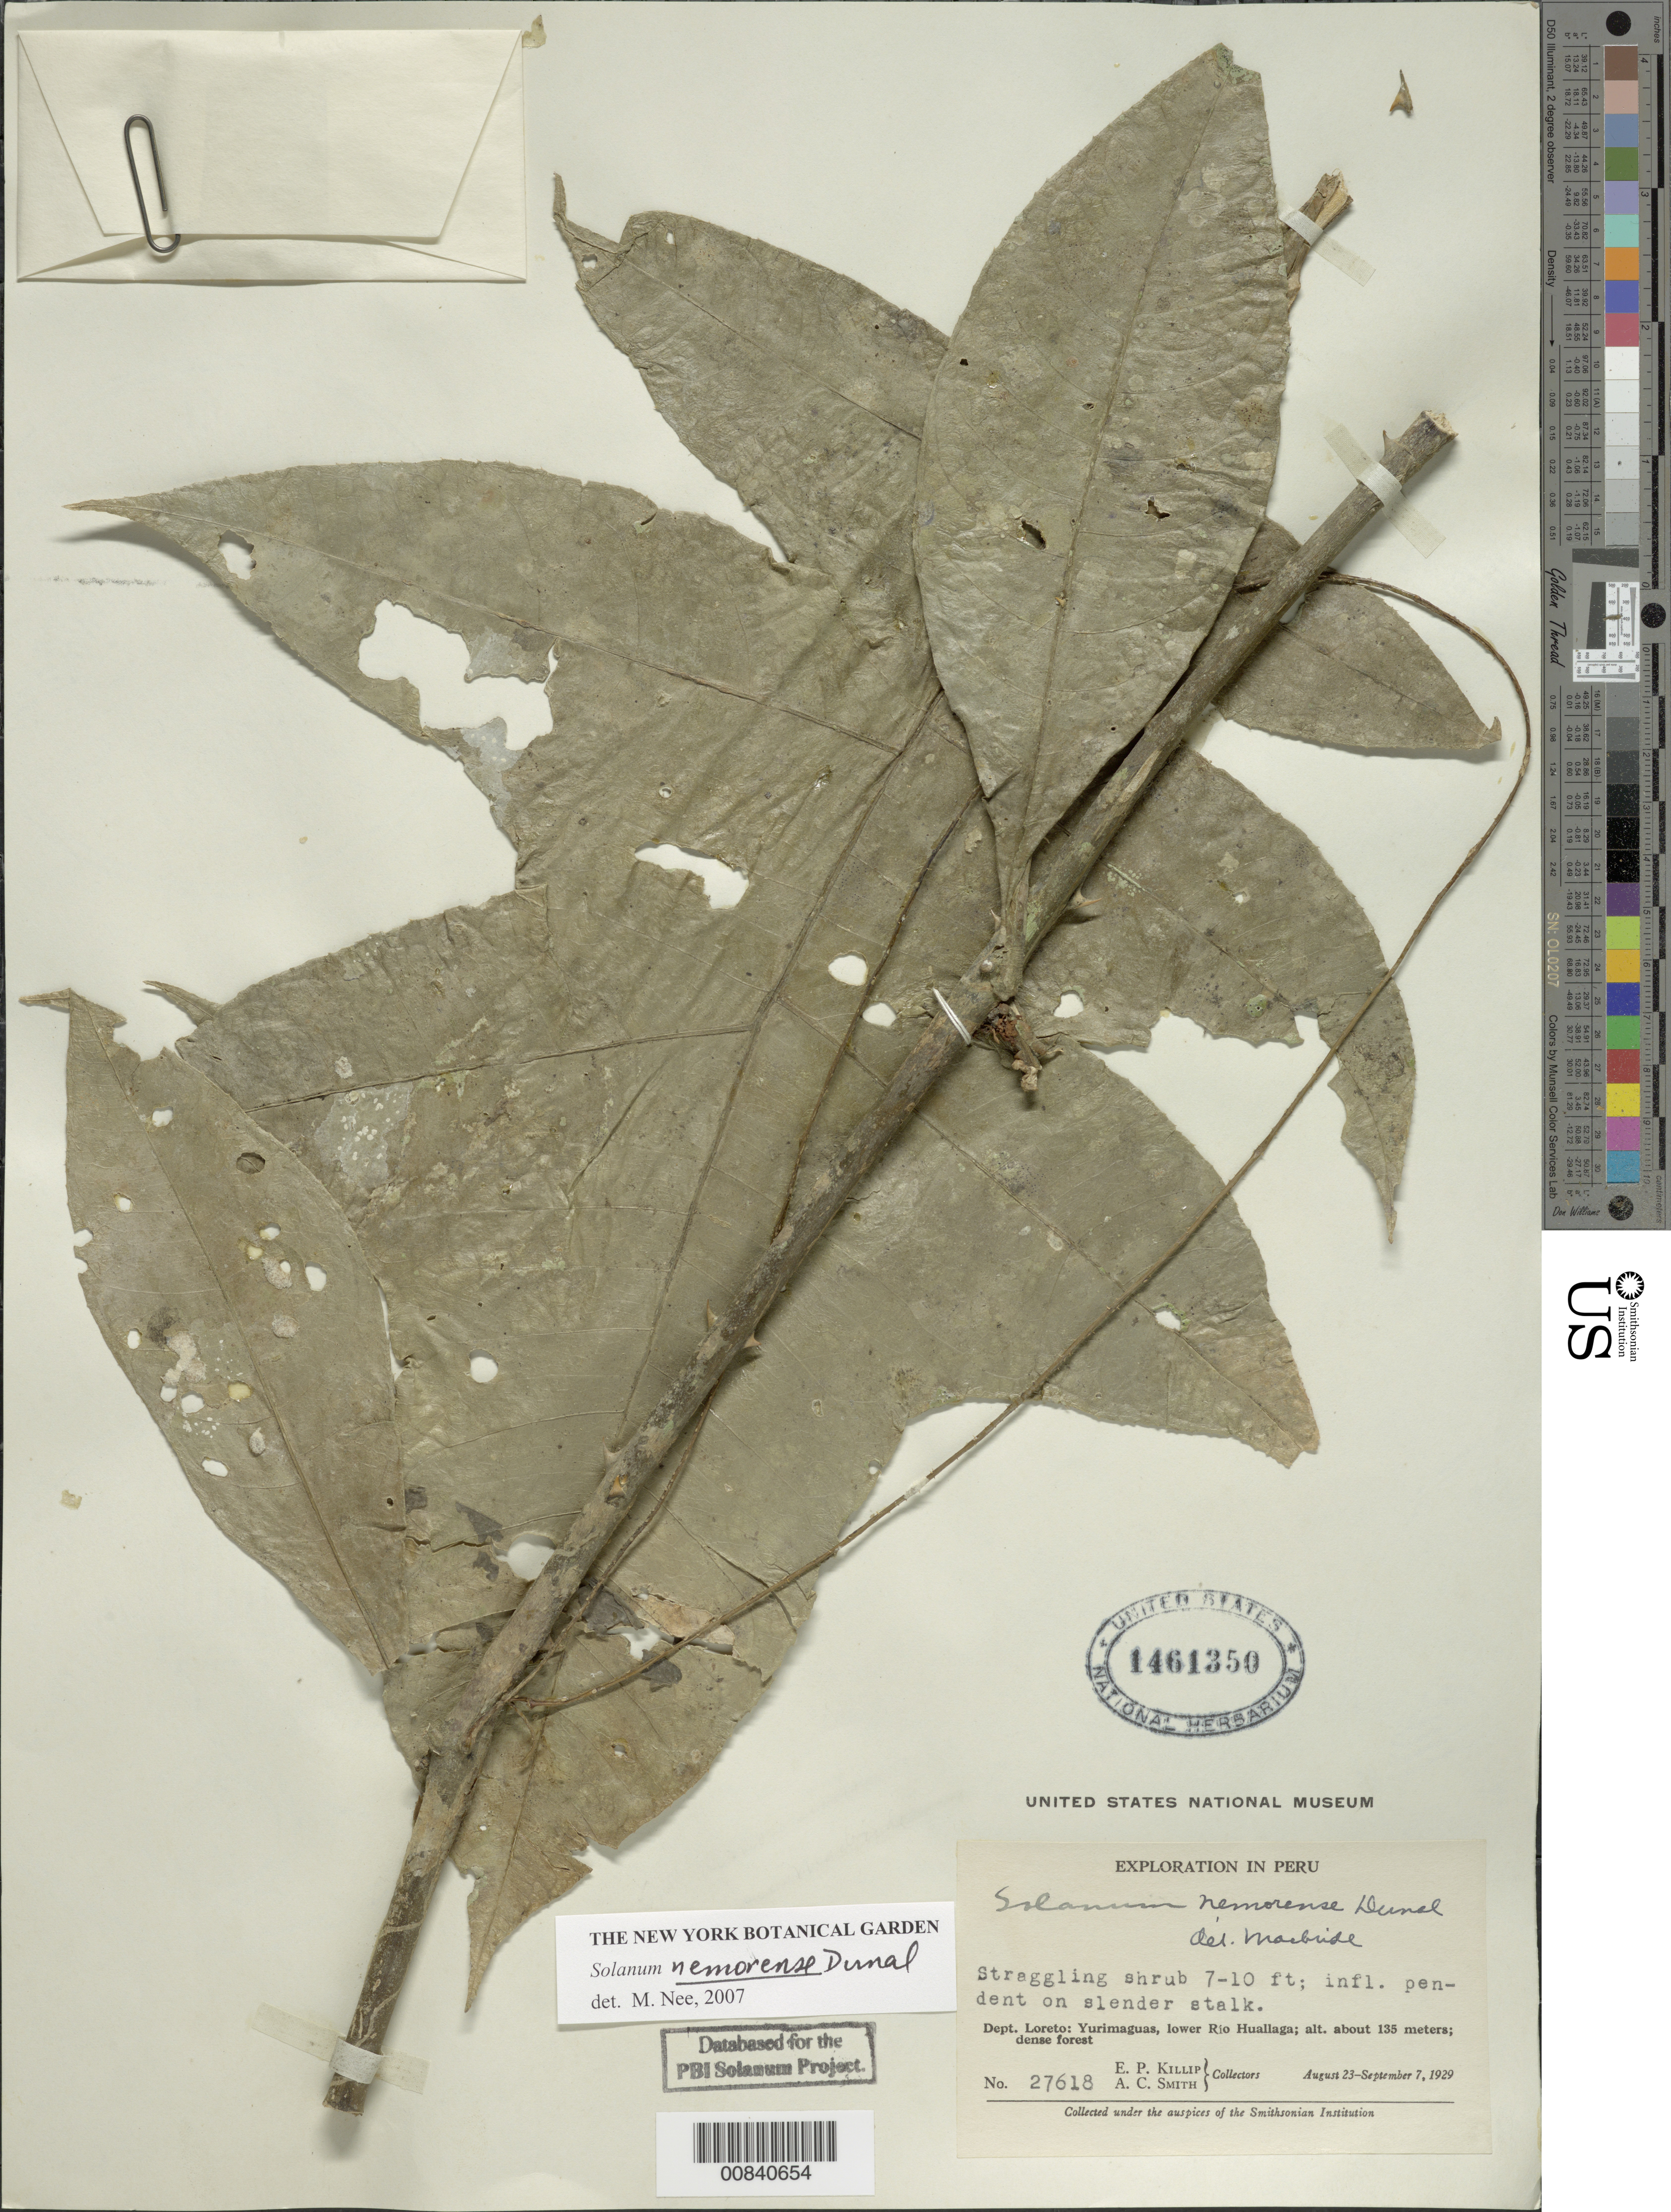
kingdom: Plantae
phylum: Tracheophyta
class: Magnoliopsida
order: Solanales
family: Solanaceae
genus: Solanum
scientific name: Solanum nemorense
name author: Dunal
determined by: Clark, J. L., (SEL), The Marie Selby Botanical Garden (UNITED STATES)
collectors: E. P. Killip & A. C. Smith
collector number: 27618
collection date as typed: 23 Aug 1929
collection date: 1929-08-23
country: Peru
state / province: Loreto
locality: Yurimaguas, lower Río Huallaga.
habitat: dense forest.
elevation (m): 135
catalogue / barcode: US 1461350